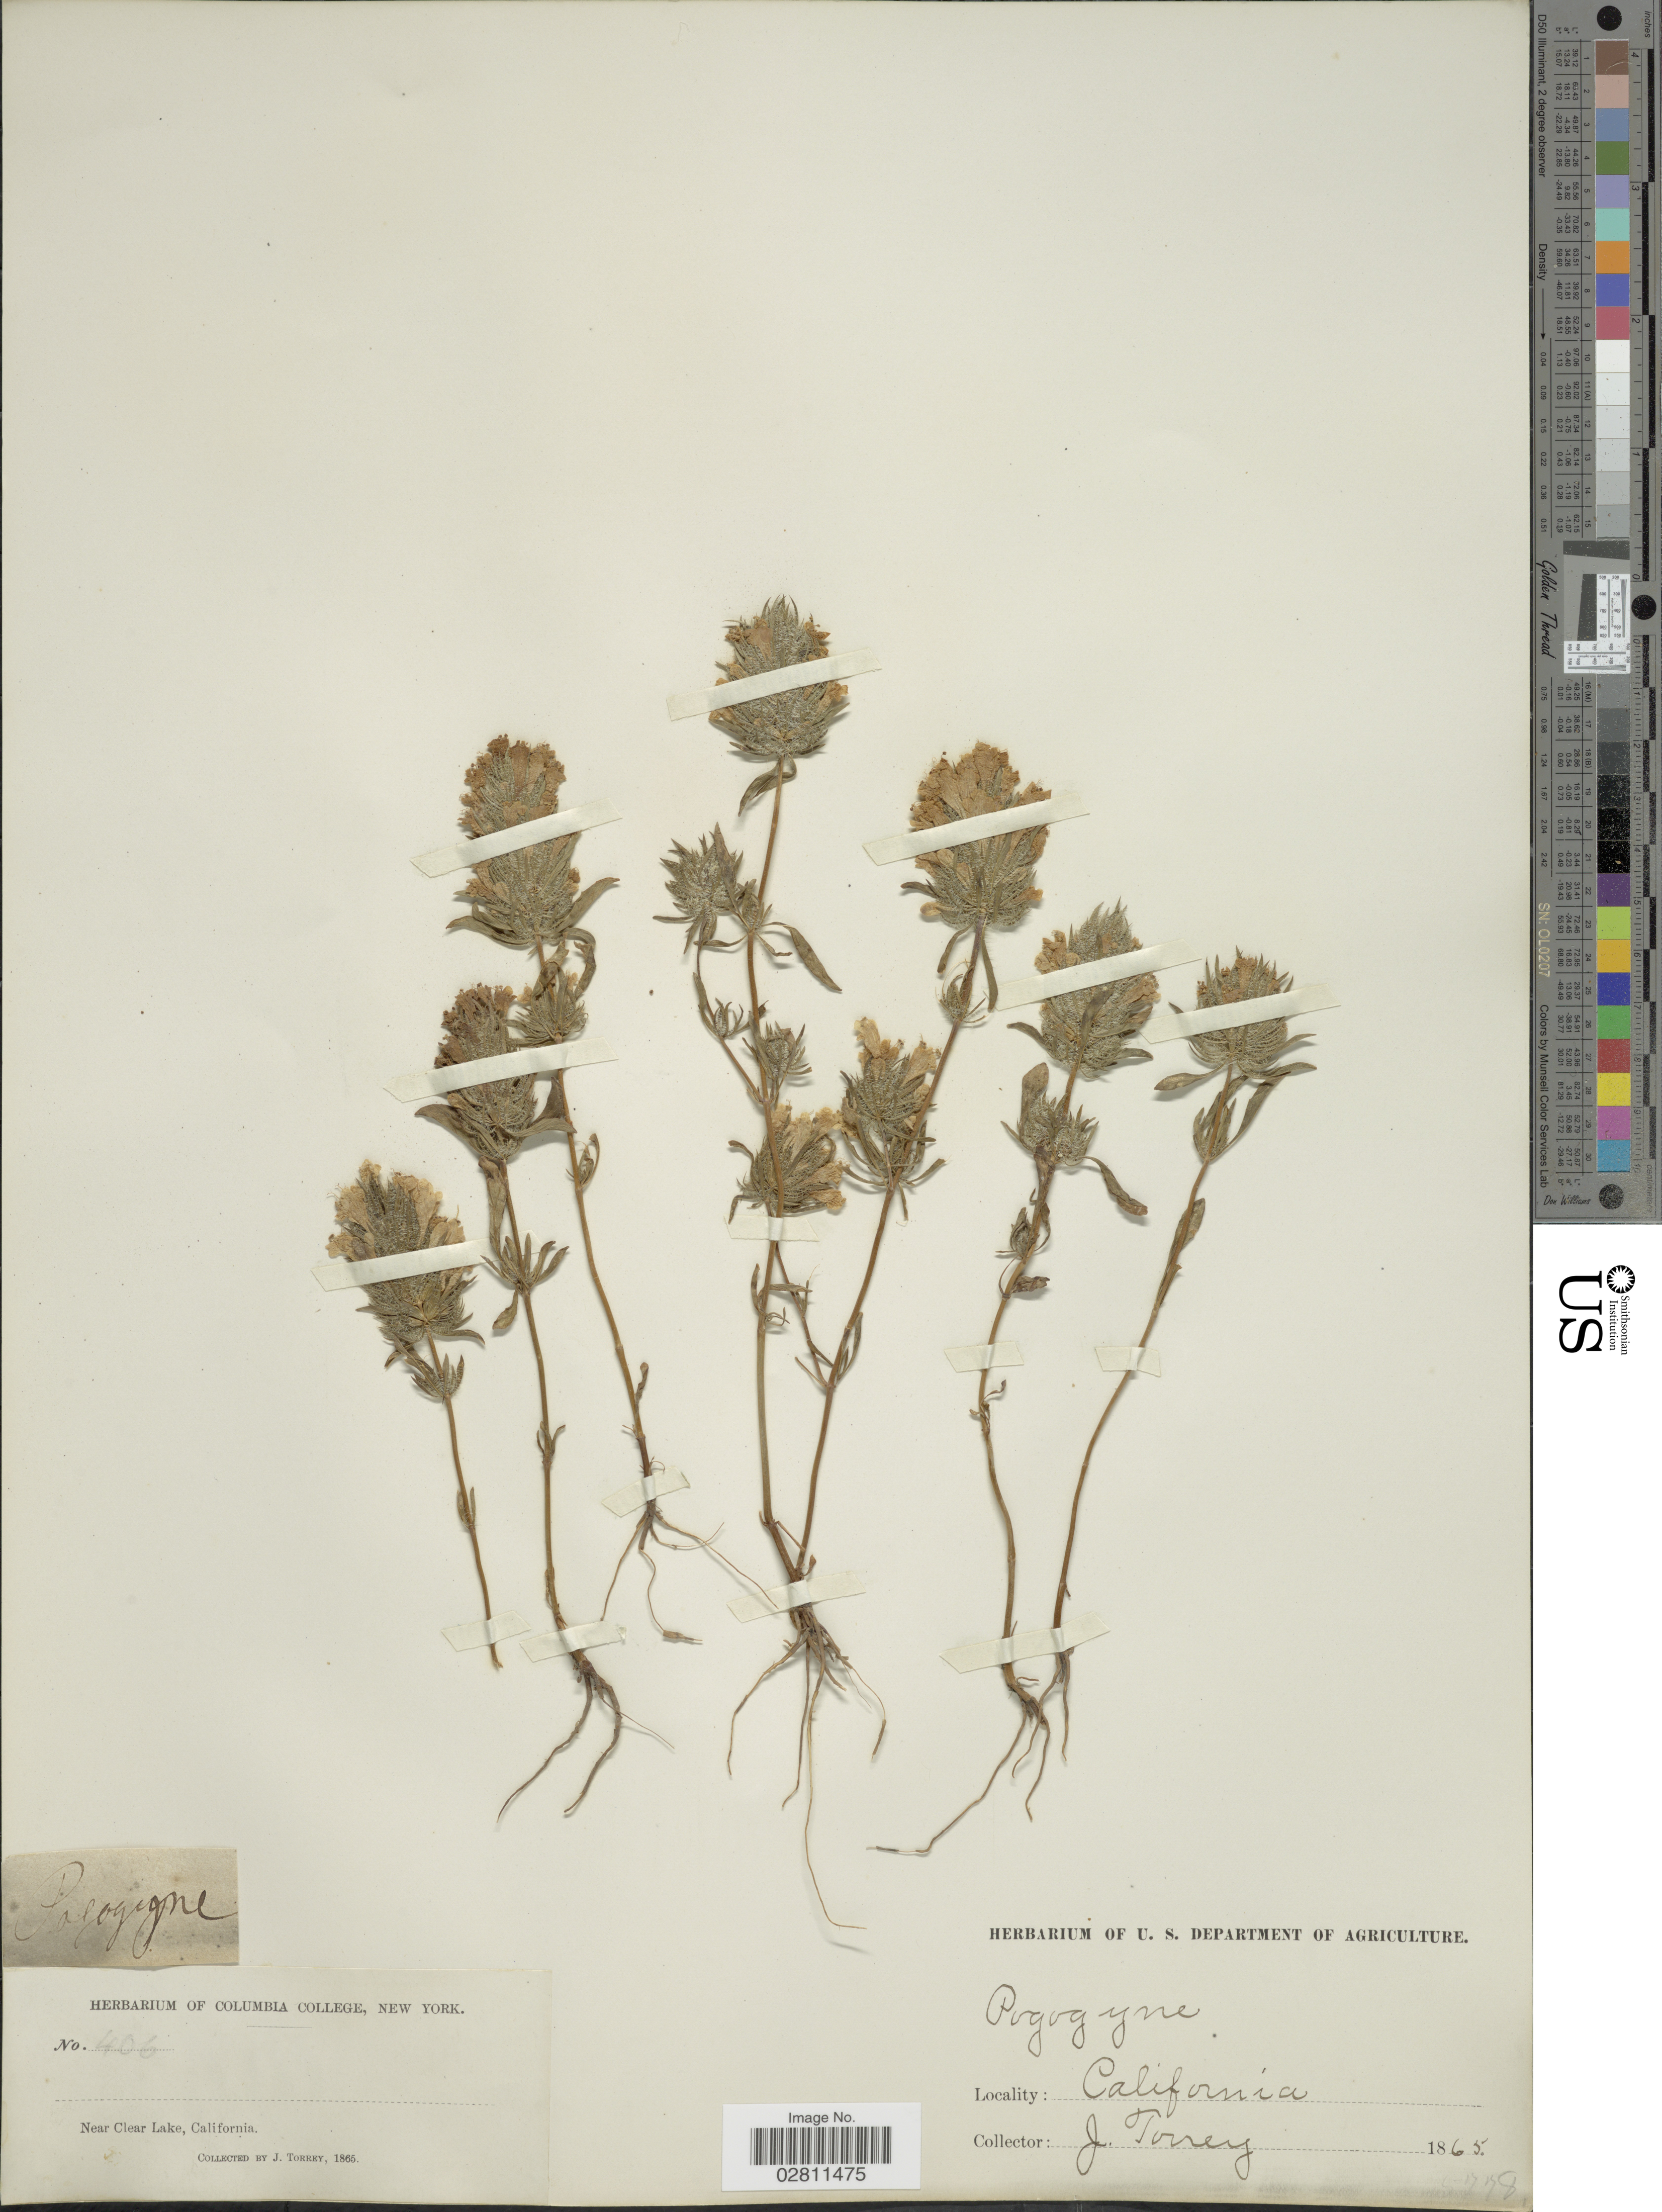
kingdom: Plantae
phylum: Tracheophyta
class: Magnoliopsida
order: Lamiales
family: Lamiaceae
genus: Pogogyne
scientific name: Pogogyne douglasii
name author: Benth.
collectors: J. Torrey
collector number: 406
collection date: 1865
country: United States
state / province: California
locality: Near Clear Lake.